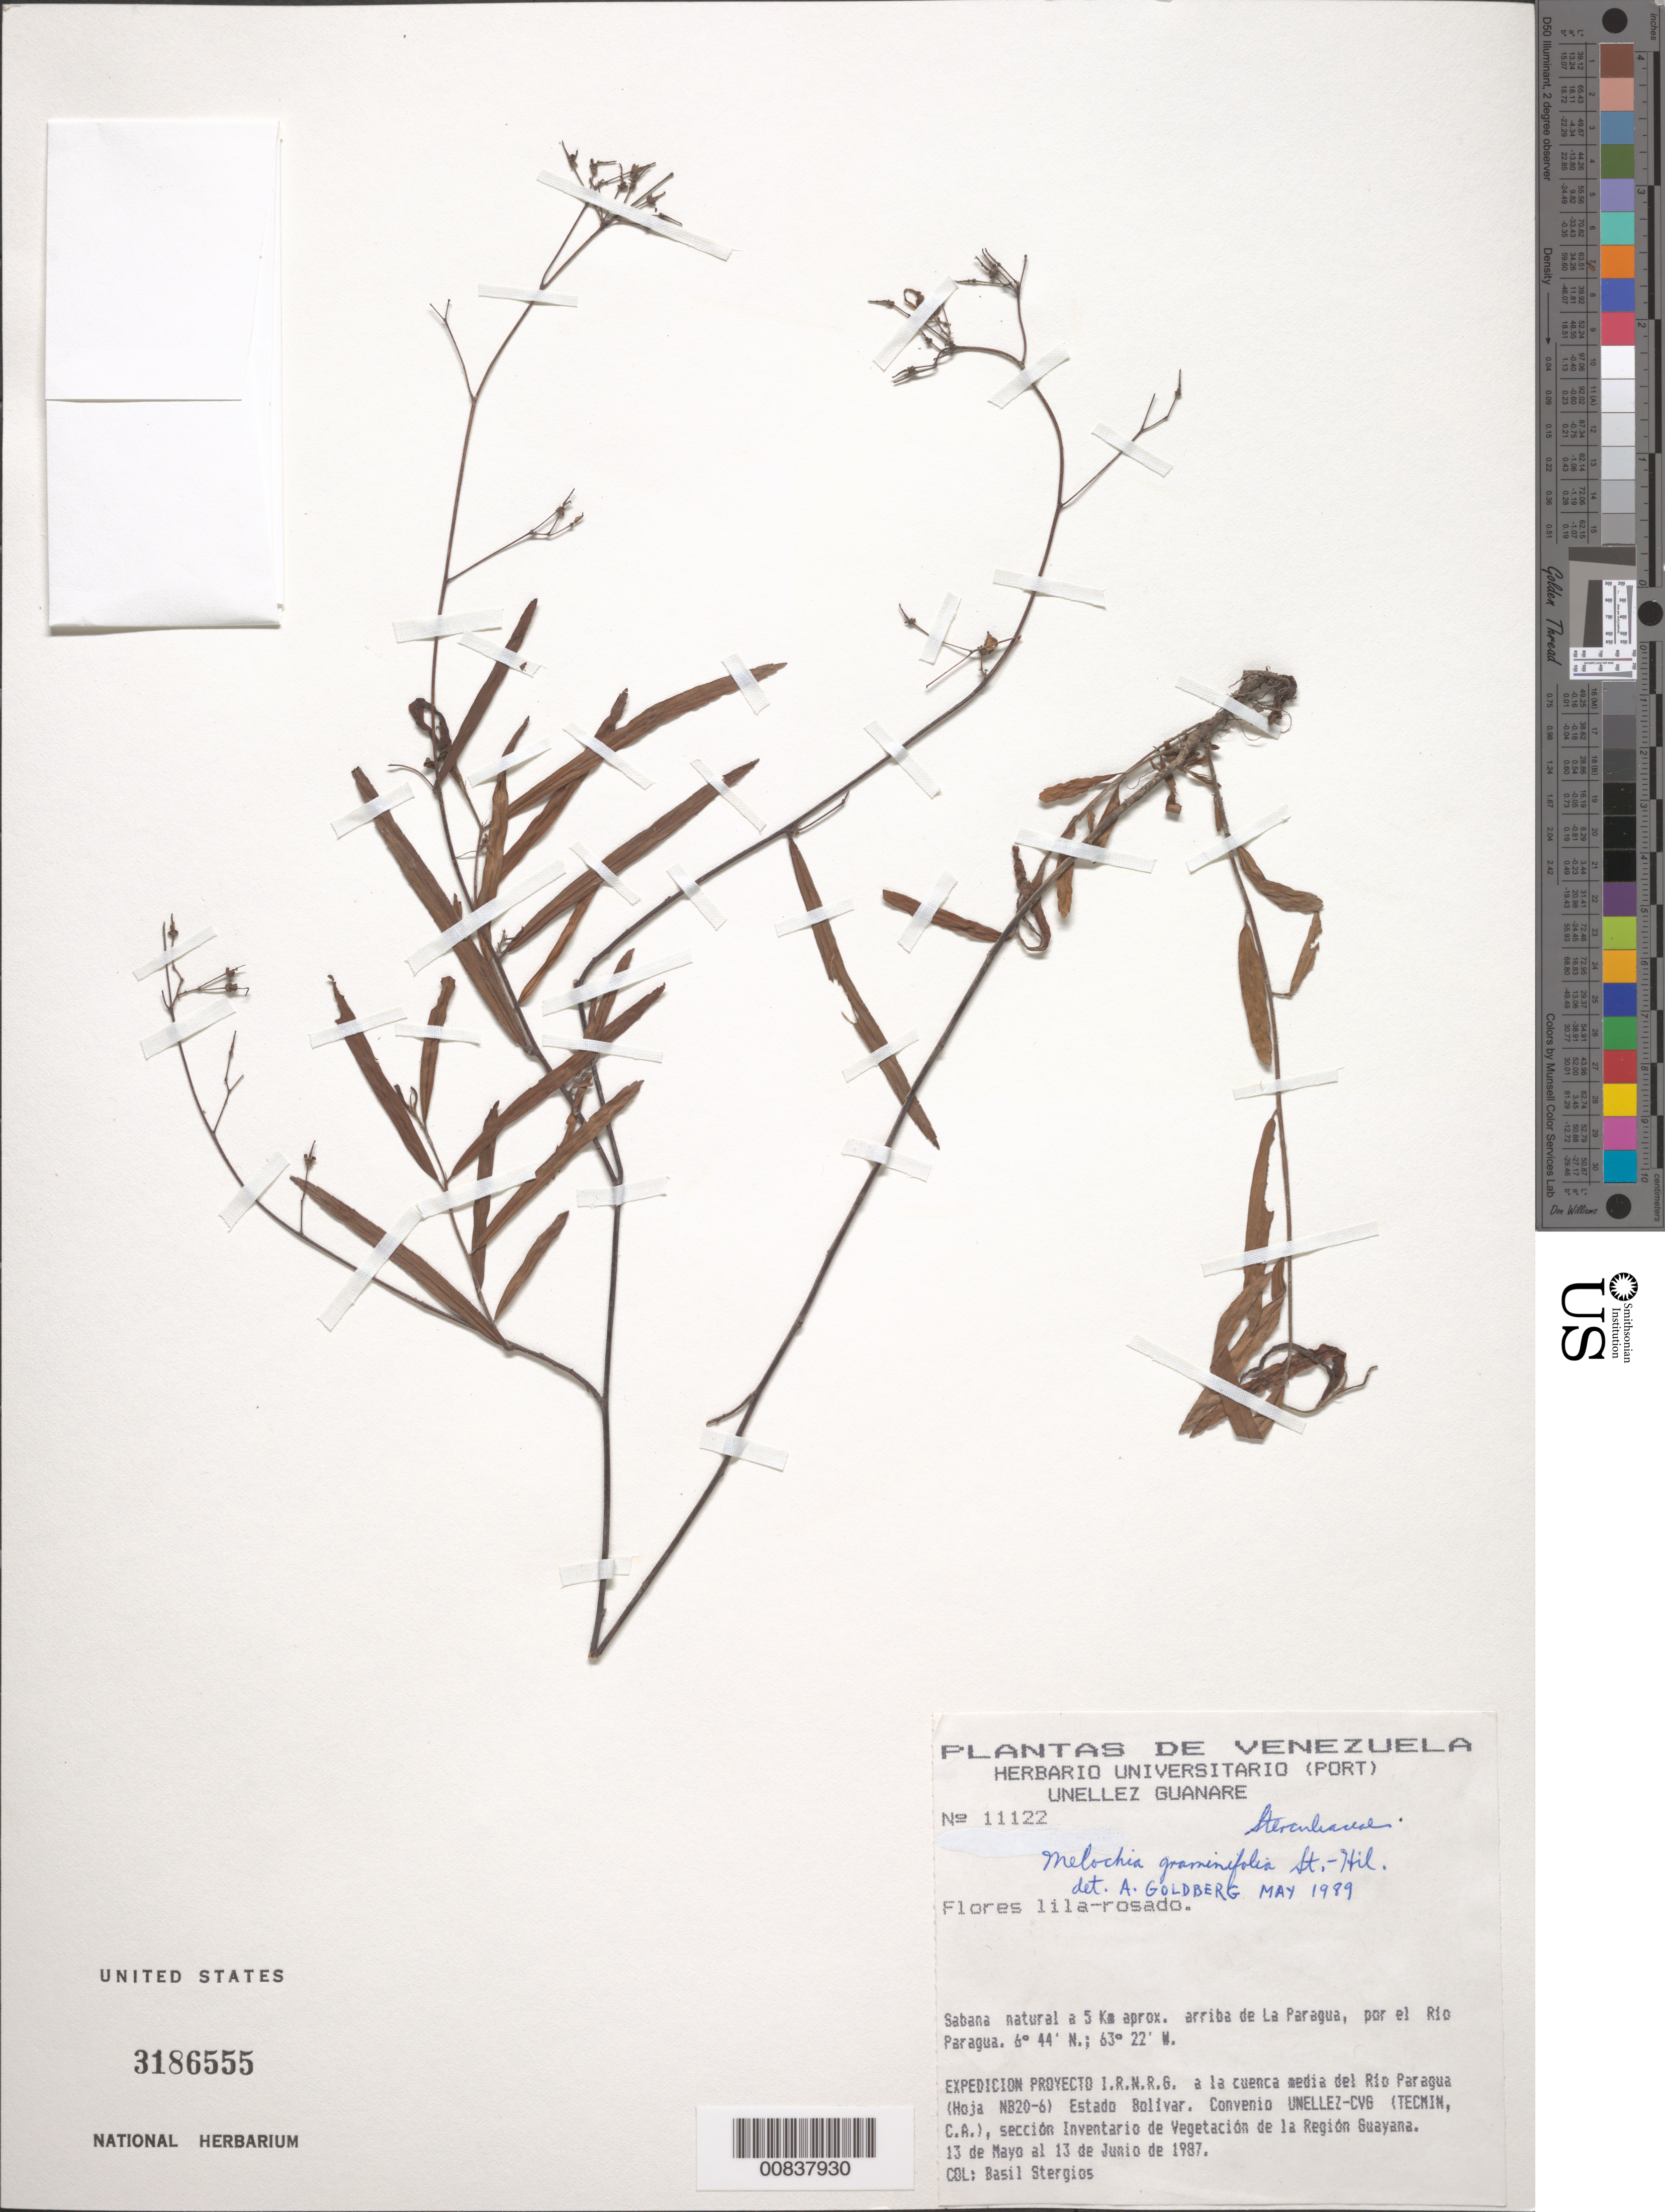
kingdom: Plantae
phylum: Tracheophyta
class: Magnoliopsida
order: Malvales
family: Malvaceae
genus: Melochia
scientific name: Melochia graminifolia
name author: A. St.-Hil.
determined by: Goldberg, Aaron, (US), NMNH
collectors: B. G. Stergios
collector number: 11122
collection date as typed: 13-May-87 to 13-Jun-87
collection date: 1987-05-13/1987-06-13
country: Venezuela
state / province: Bolívar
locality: Río Paragua, 5 km arriba de La Paragua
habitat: Sabana natural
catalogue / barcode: US 3186555